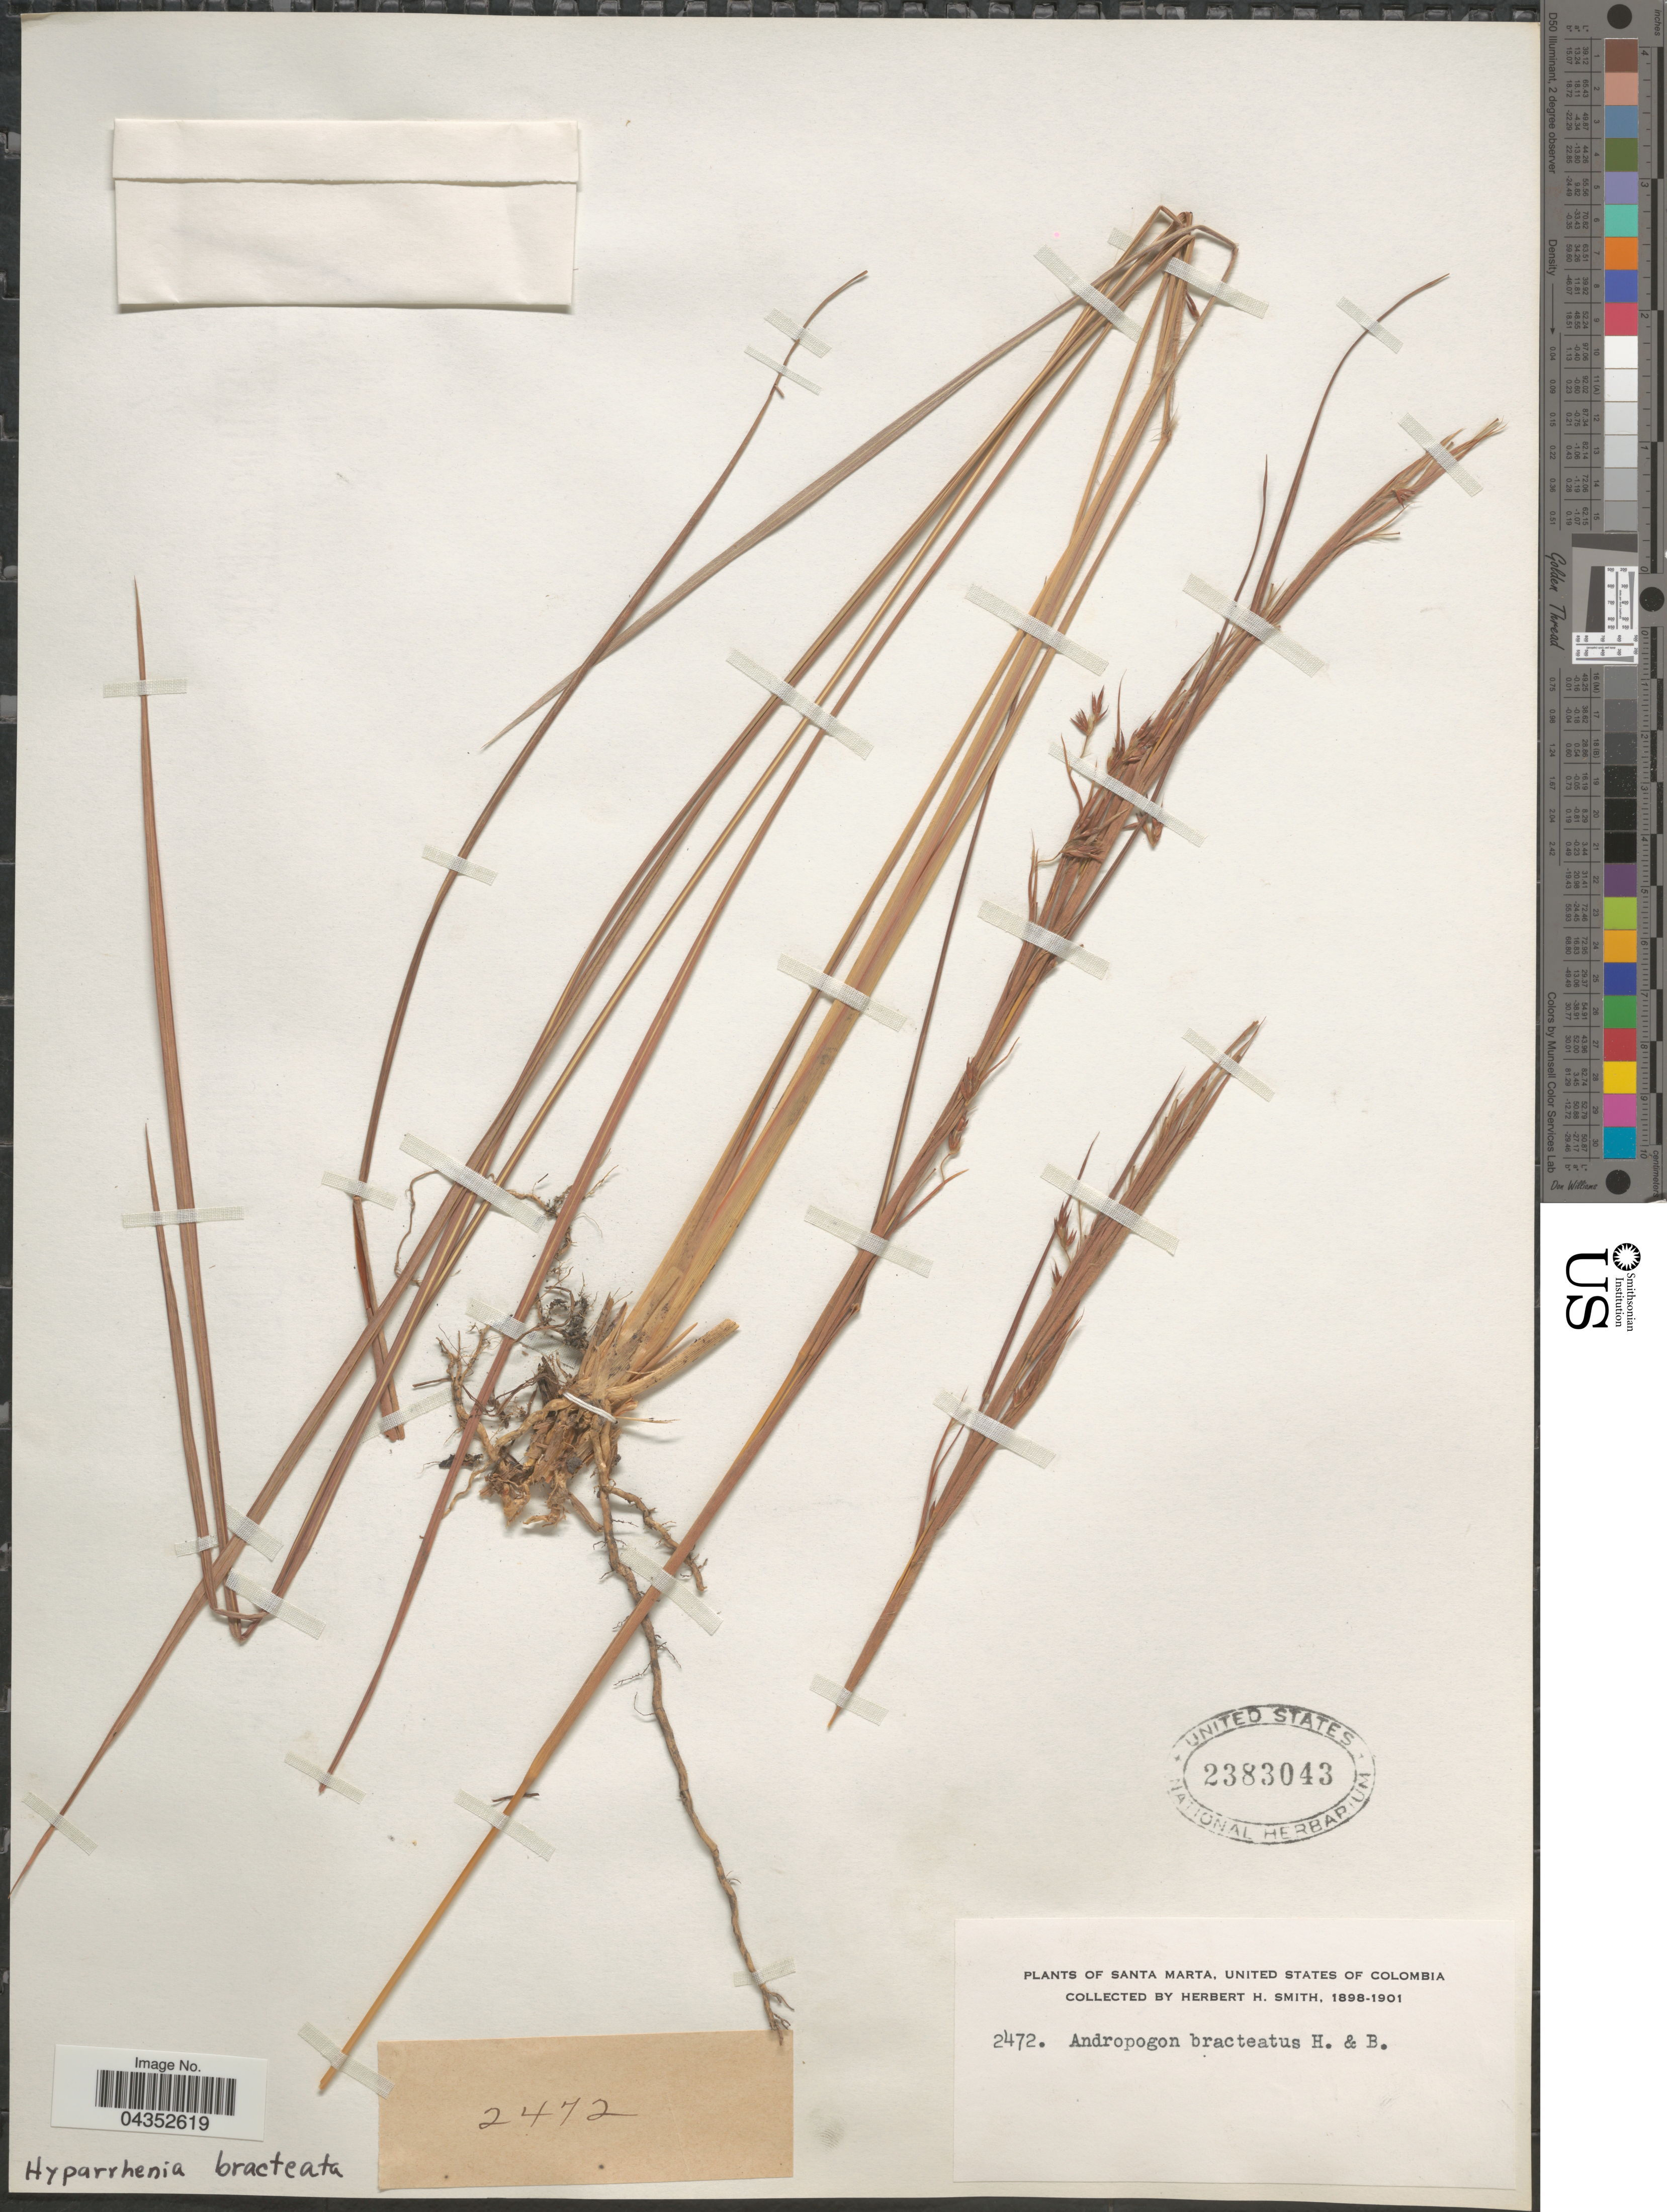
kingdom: Plantae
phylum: Tracheophyta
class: Liliopsida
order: Poales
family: Poaceae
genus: Hyparrhenia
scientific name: Hyparrhenia bracteata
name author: (Humb. & Bonpl.) Stapf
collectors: Herbert H. Smith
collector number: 2472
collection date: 1898/1901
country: Colombia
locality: Santa Marta, United States of Colombia.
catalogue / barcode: US 2383043